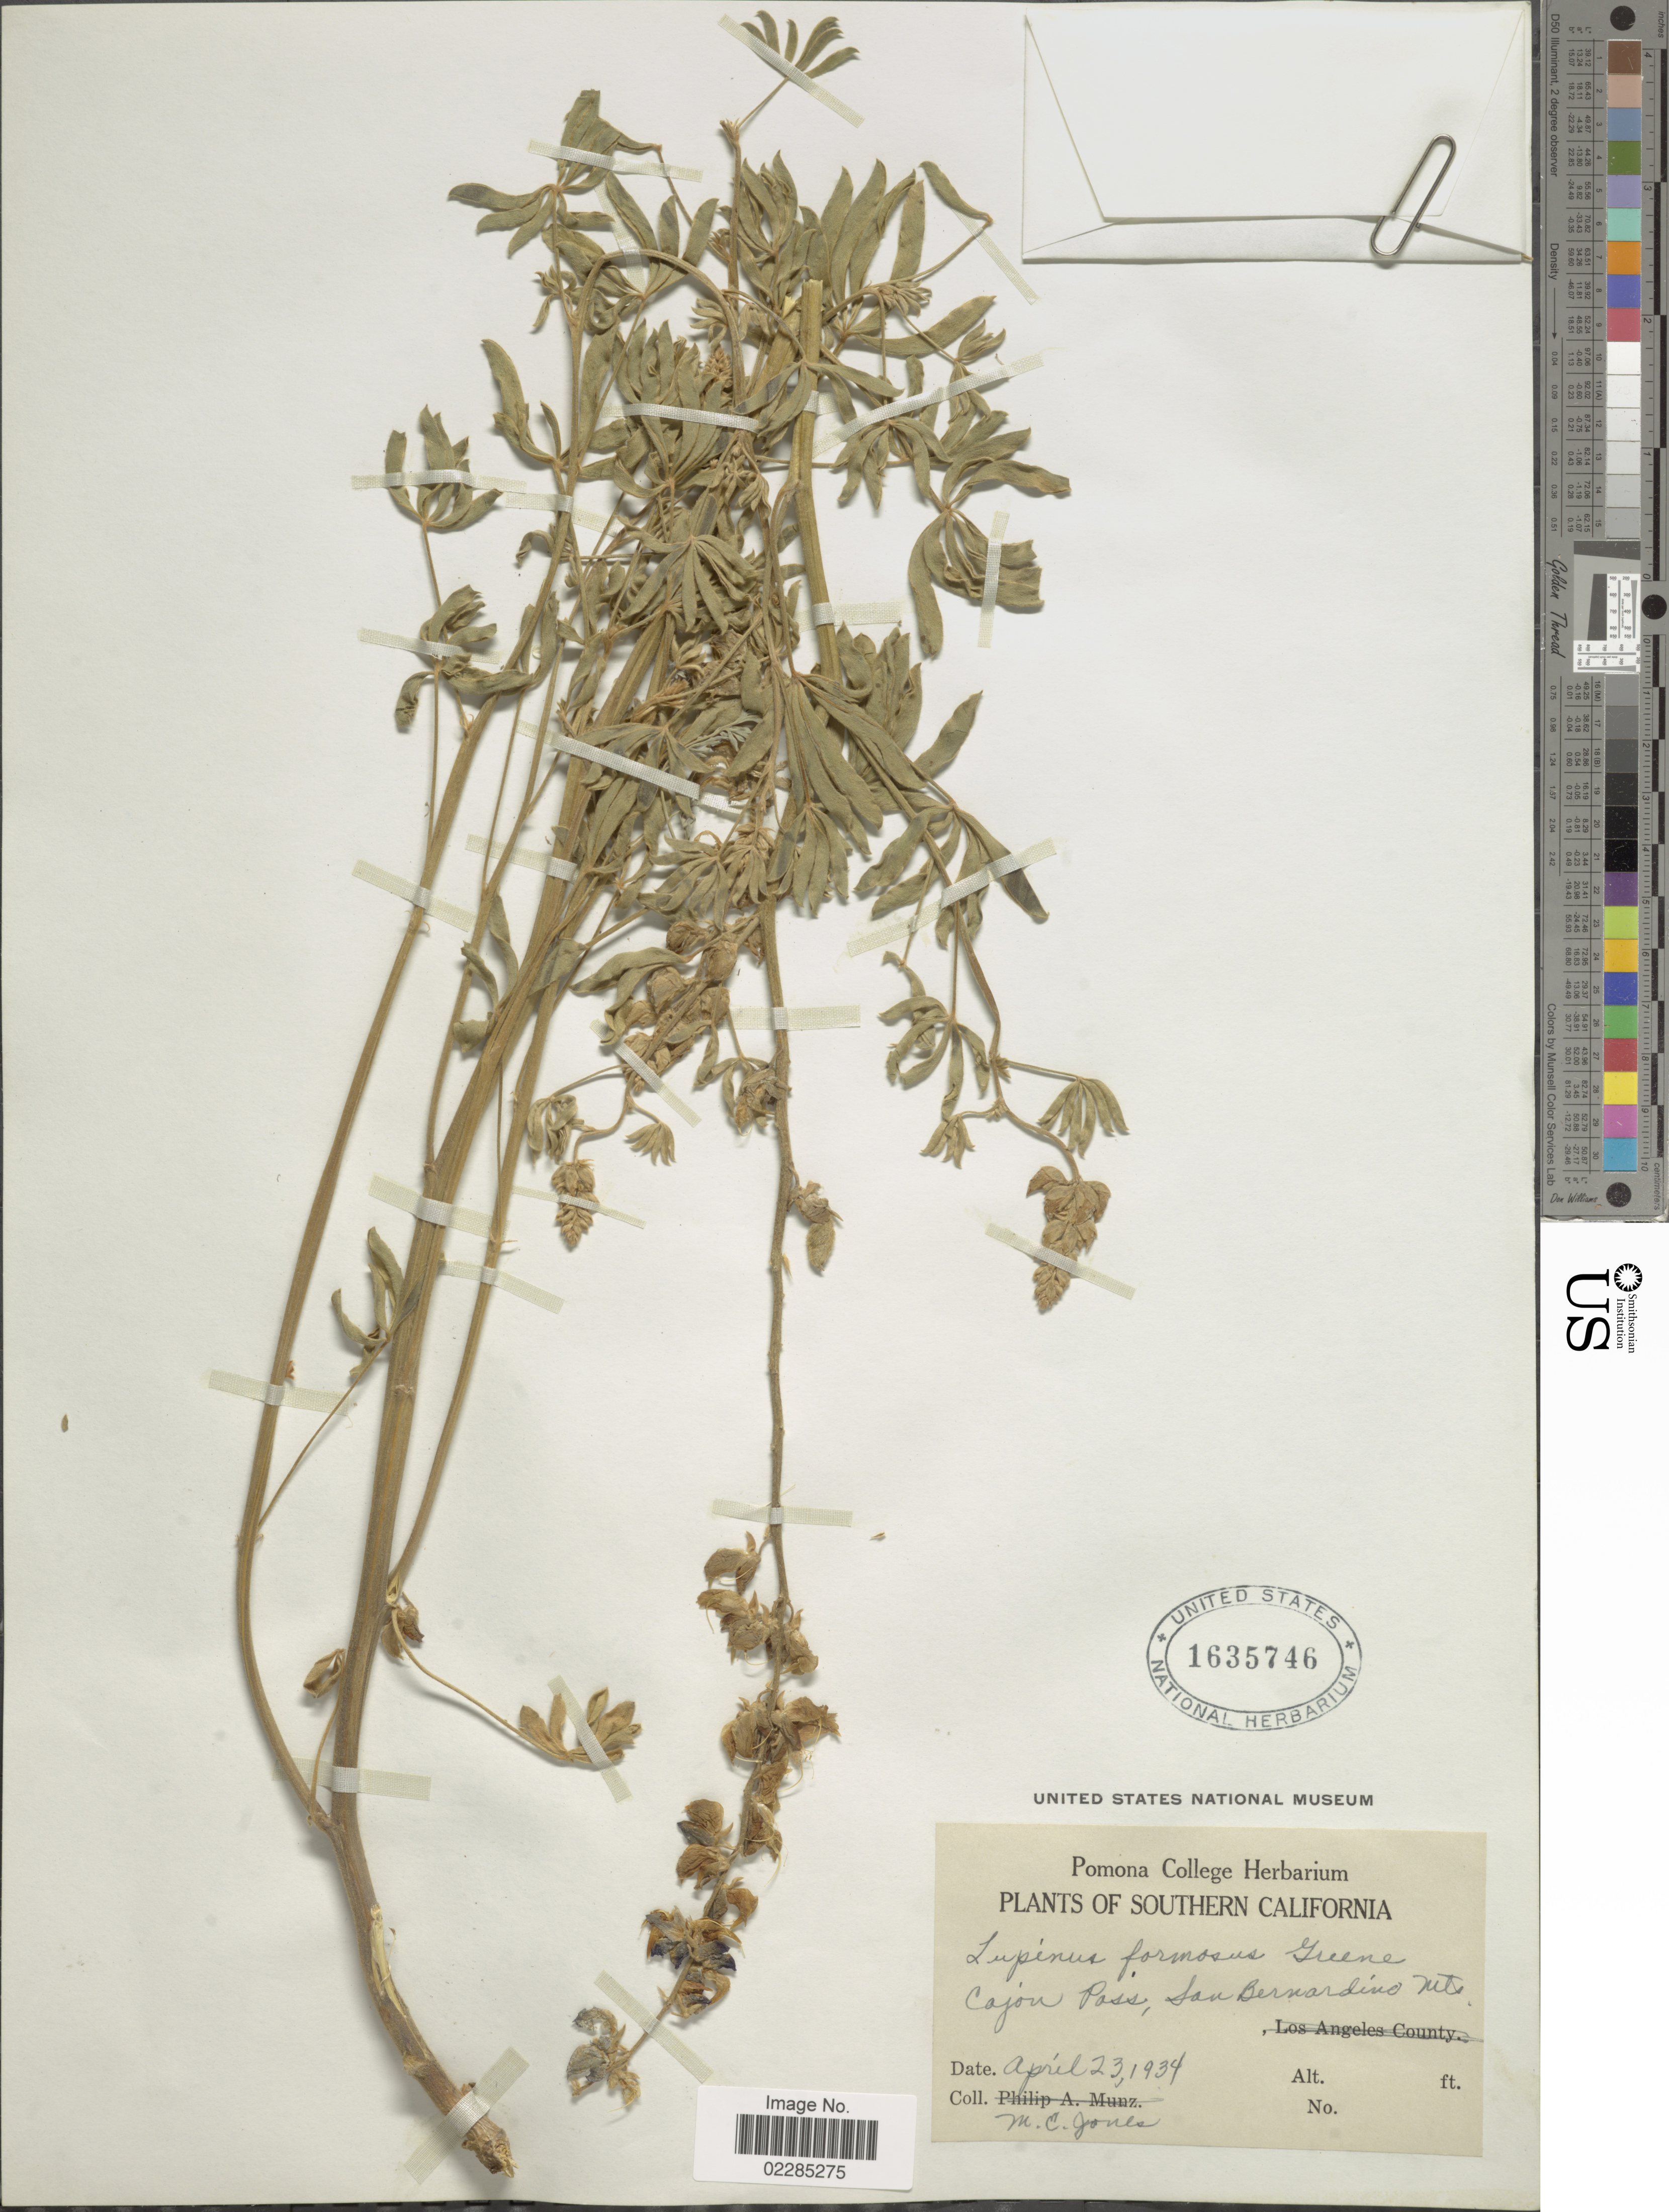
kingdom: Plantae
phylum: Tracheophyta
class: Magnoliopsida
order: Fabales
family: Fabaceae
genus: Lupinus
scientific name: Lupinus formosus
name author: Greene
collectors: M. E. Jones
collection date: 1934-04-23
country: United States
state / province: California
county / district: San Bernardino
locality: Southern California, Cajon Pass, San Bernardino Mts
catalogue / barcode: US 1635746